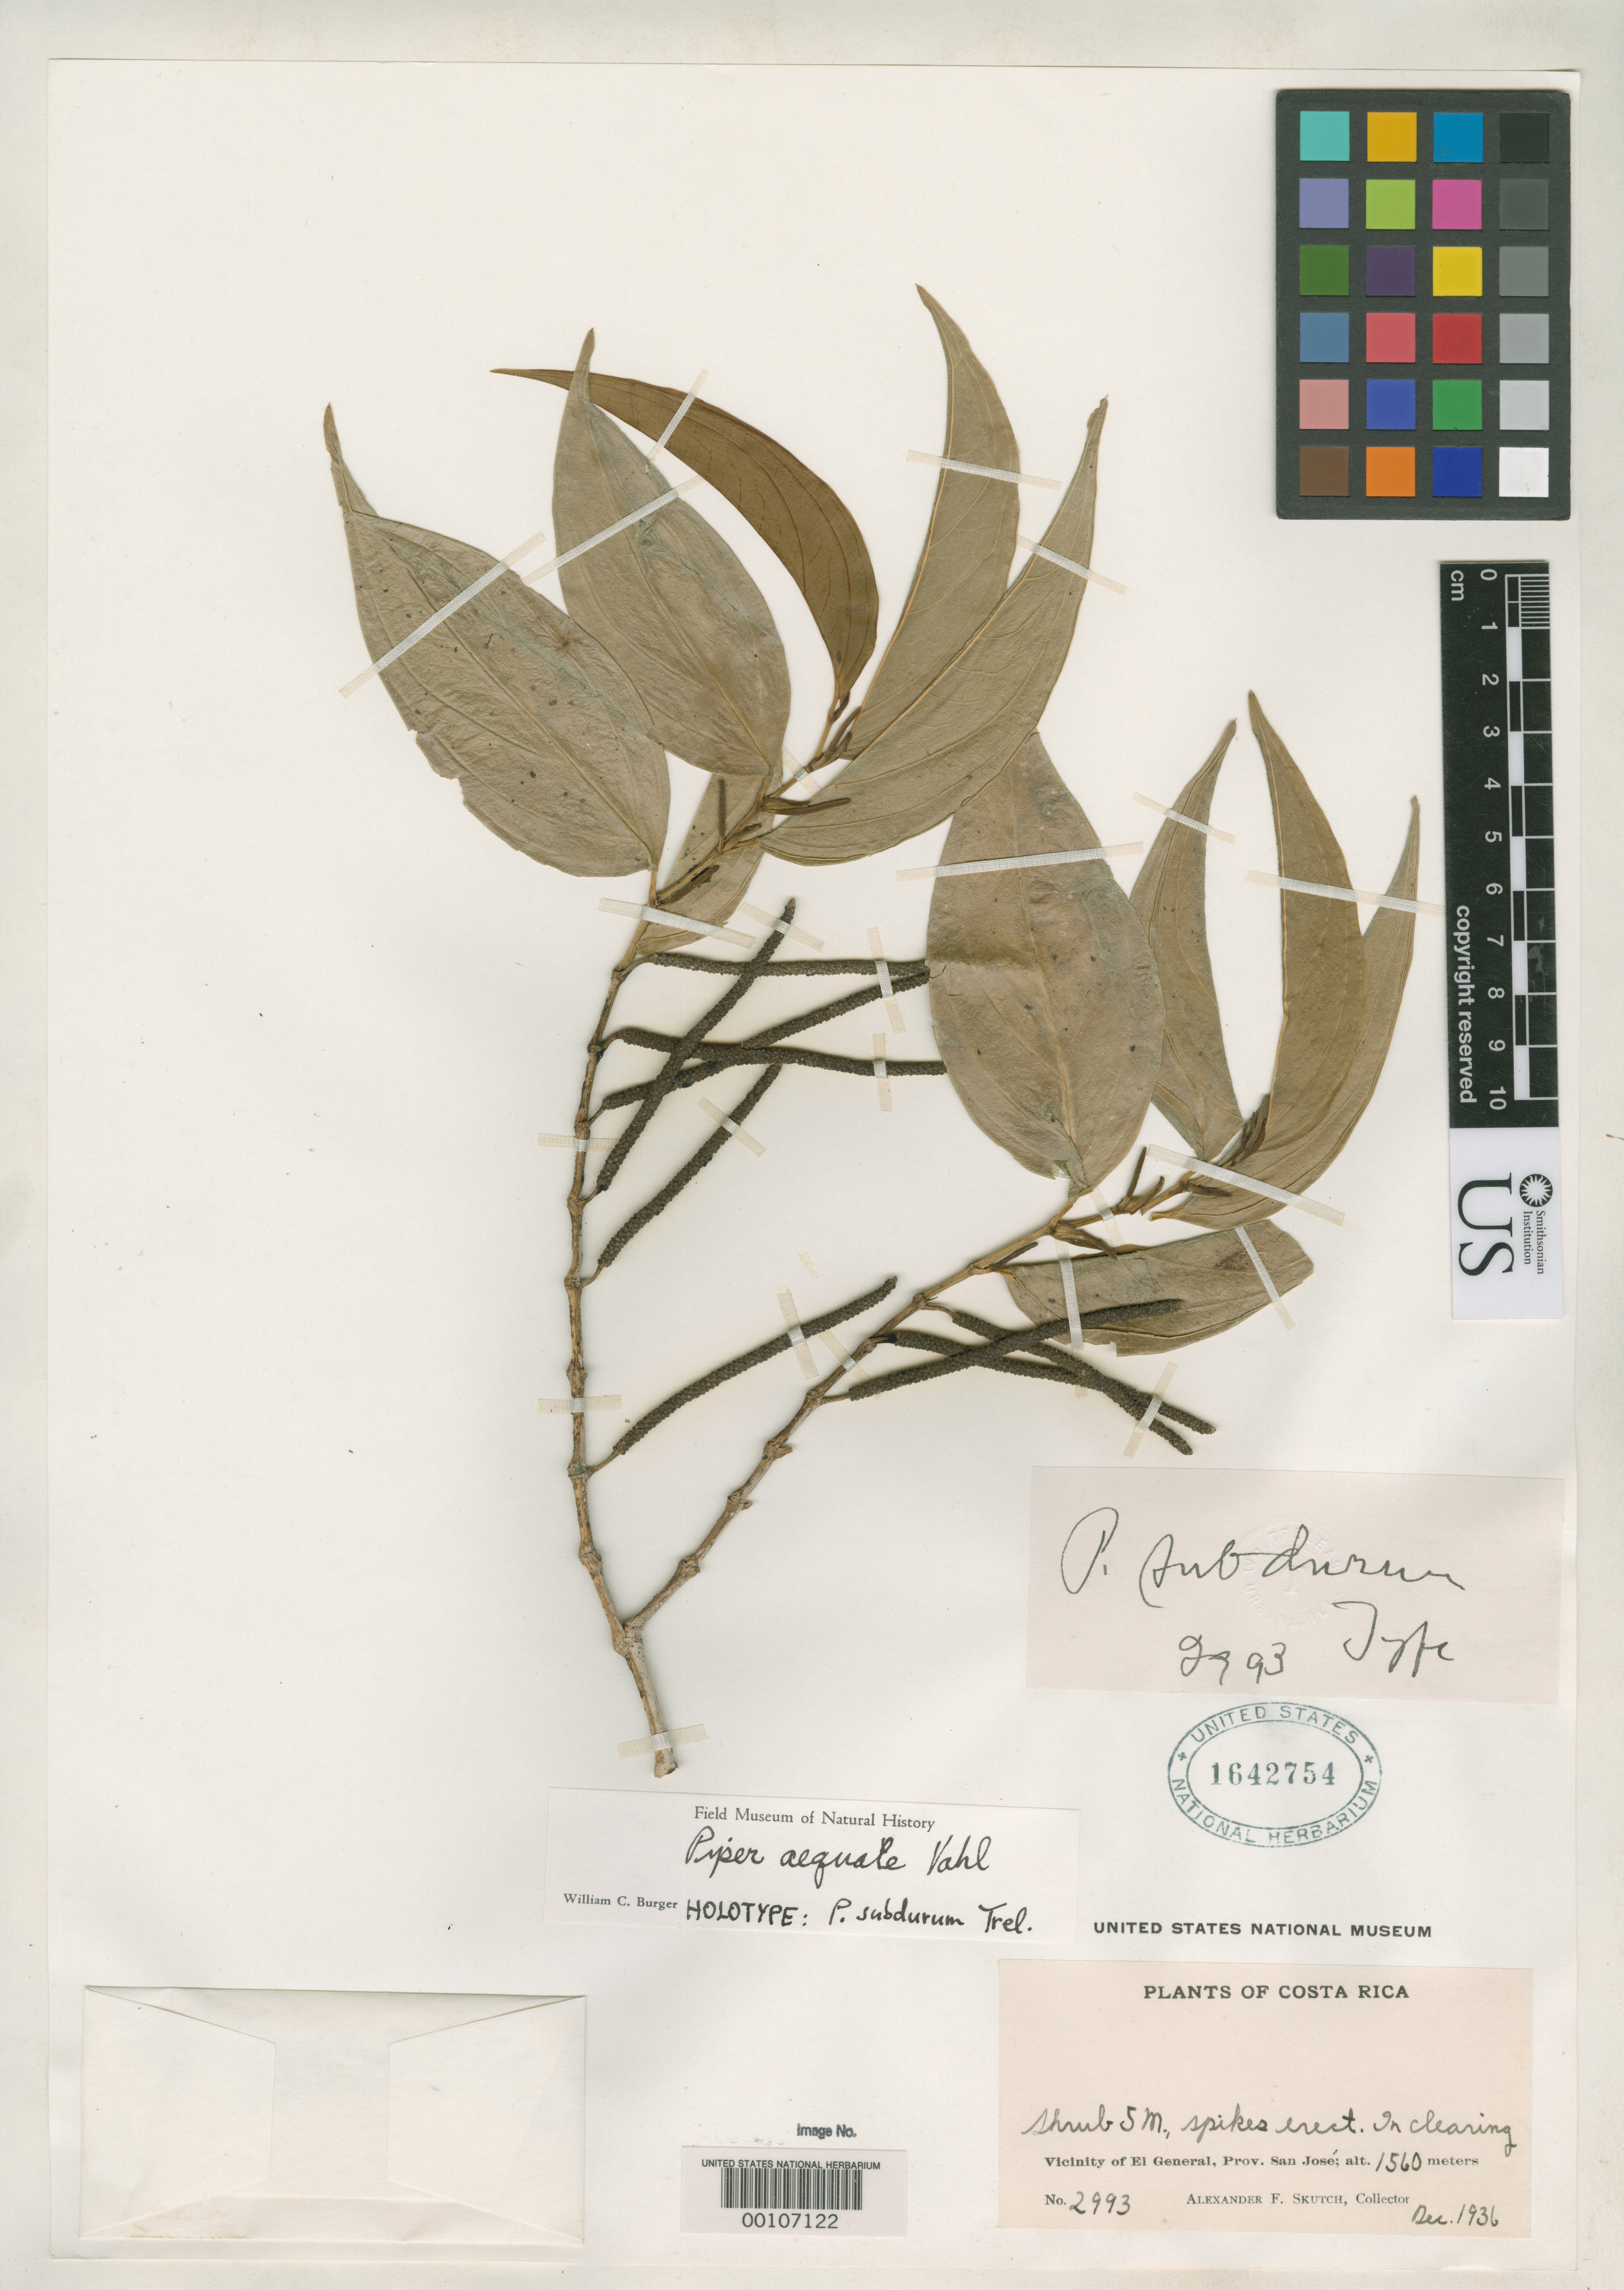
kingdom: Plantae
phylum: Tracheophyta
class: Magnoliopsida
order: Piperales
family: Piperaceae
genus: Piper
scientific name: Piper subdurum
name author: Trel. in Standl.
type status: Holotype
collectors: A. F. Skutch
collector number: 2993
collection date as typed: Dec 1936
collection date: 1936-12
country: Costa Rica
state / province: San José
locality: Vicinity of El General.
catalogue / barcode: US 1642754